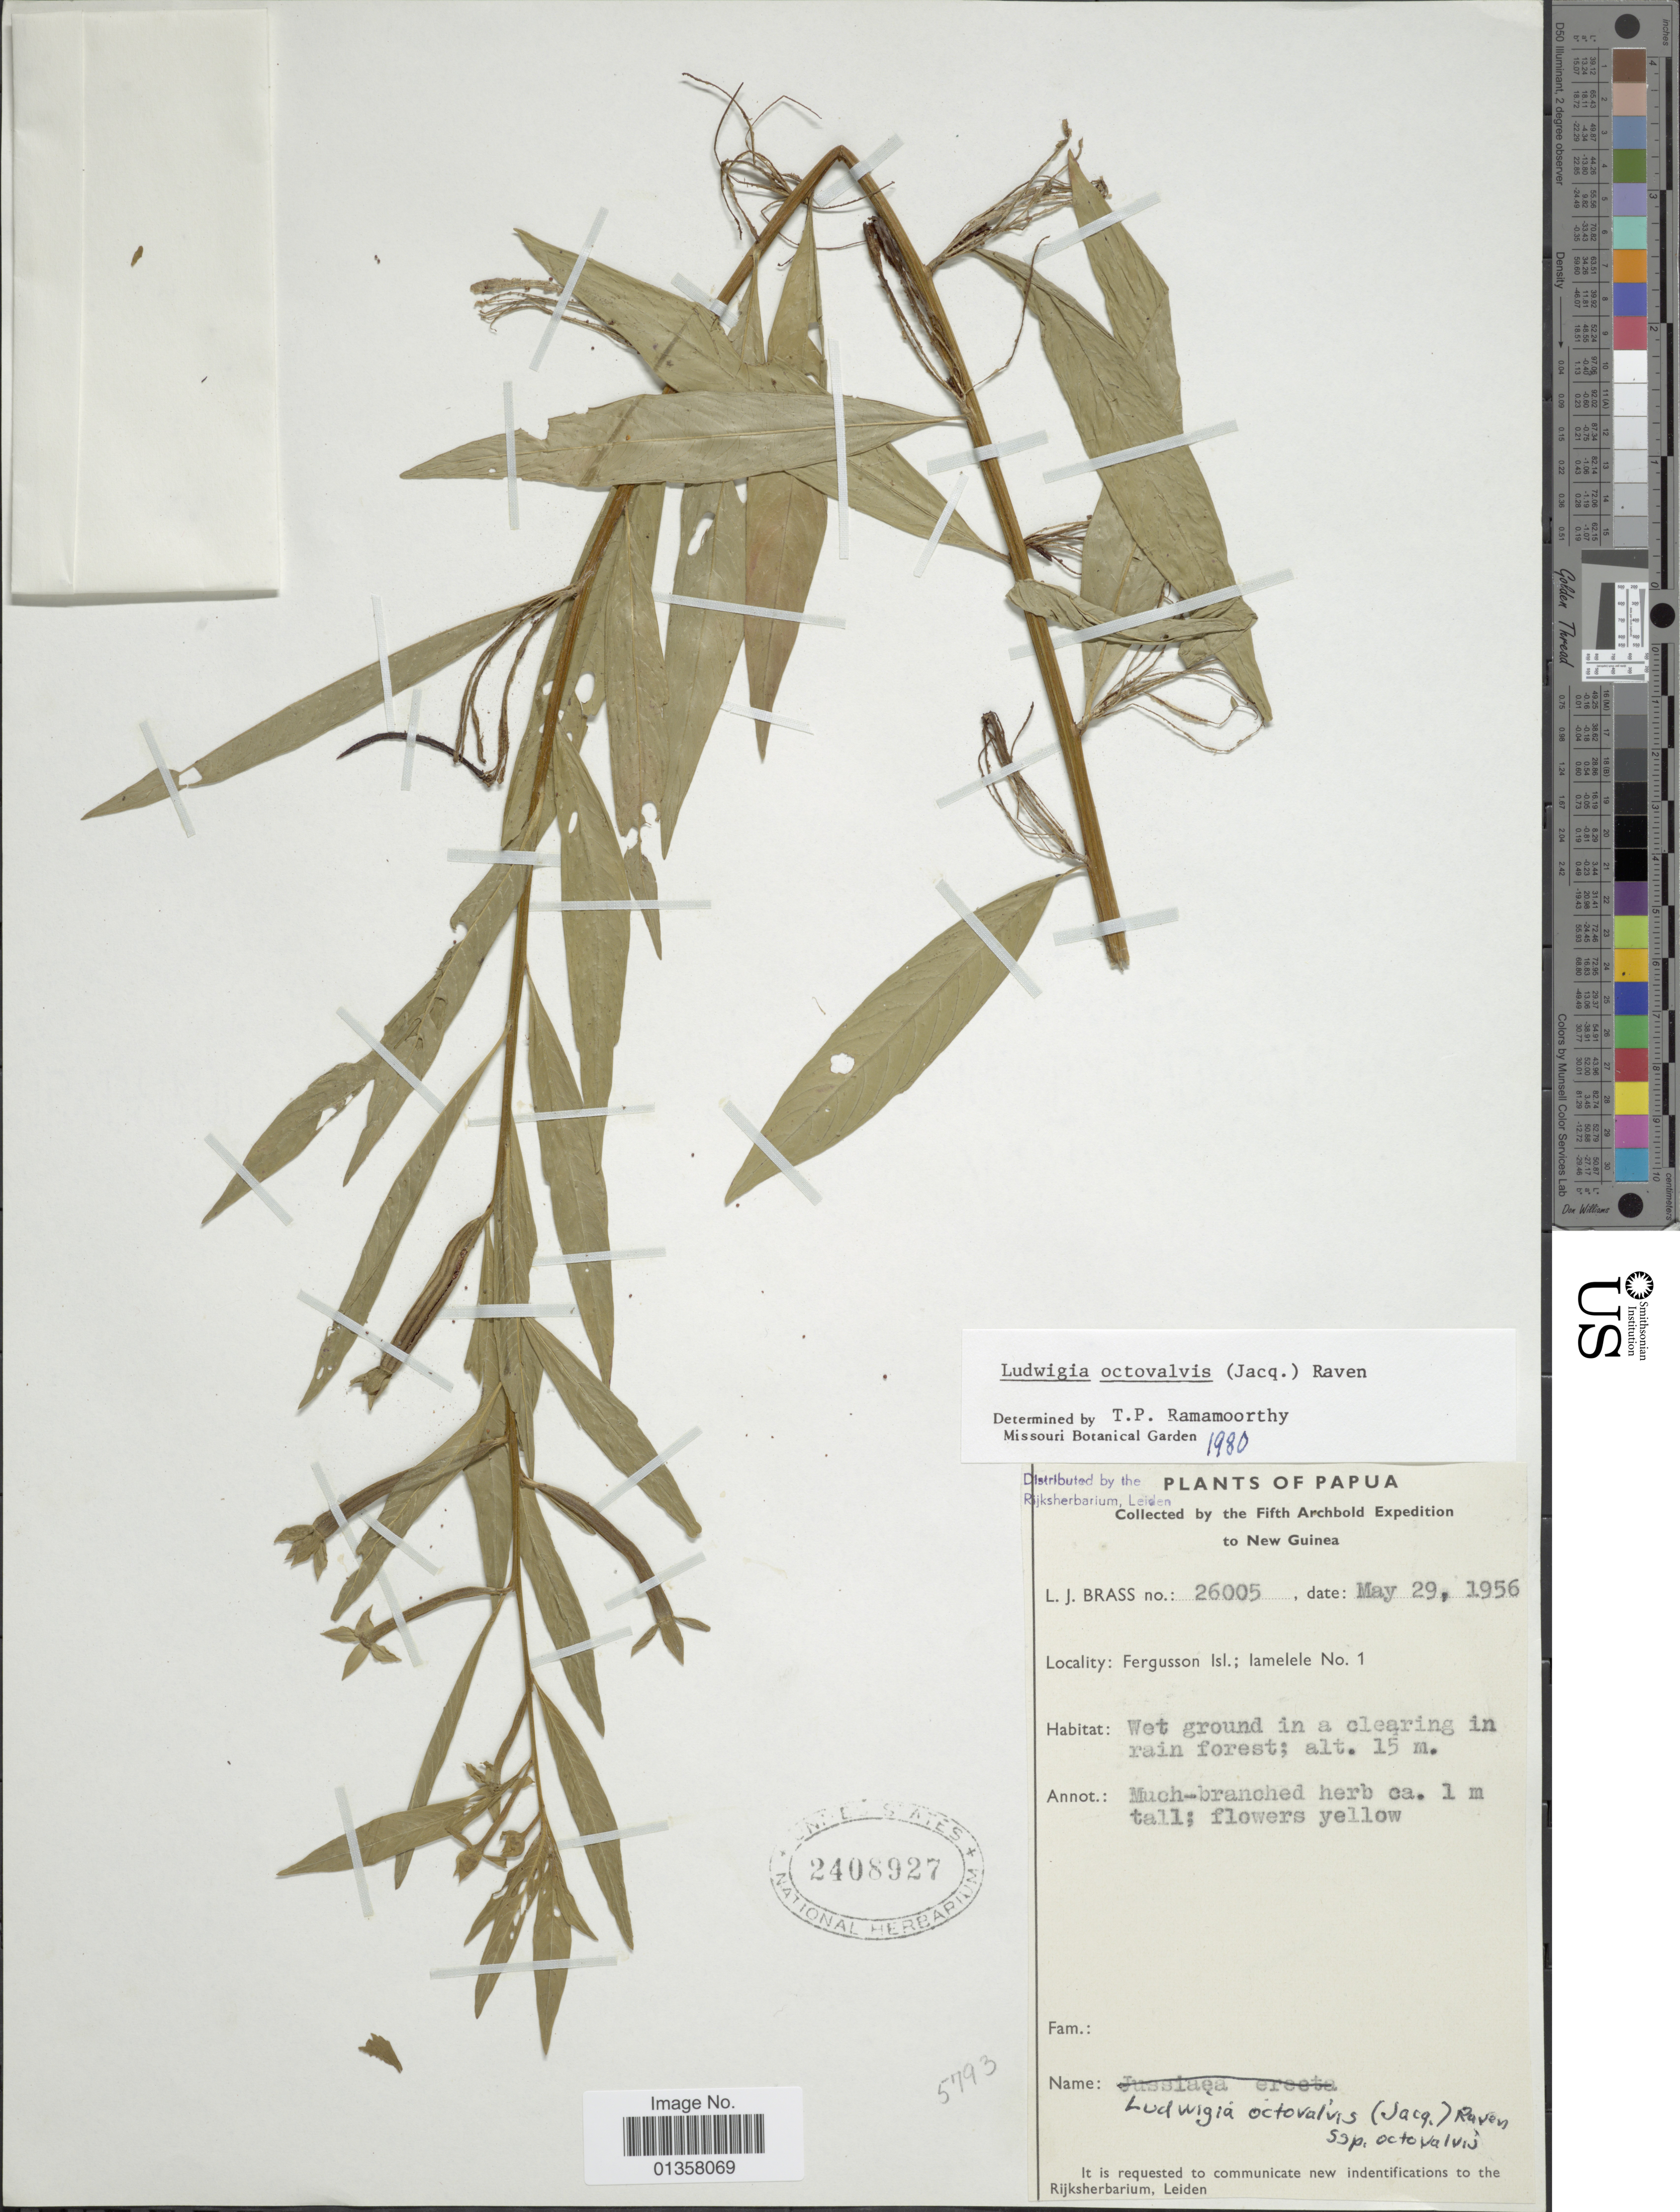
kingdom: Plantae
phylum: Tracheophyta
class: Magnoliopsida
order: Myrtales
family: Onagraceae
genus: Ludwigia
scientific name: Ludwigia octovalvis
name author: (Jacq.) P.H. Raven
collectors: L. J. Brass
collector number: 26005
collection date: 1956-05-29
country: Papua New Guinea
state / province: Milne Bay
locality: Fergusson Isl.; Lamelele No. 1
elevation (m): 15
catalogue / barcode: US 2408927